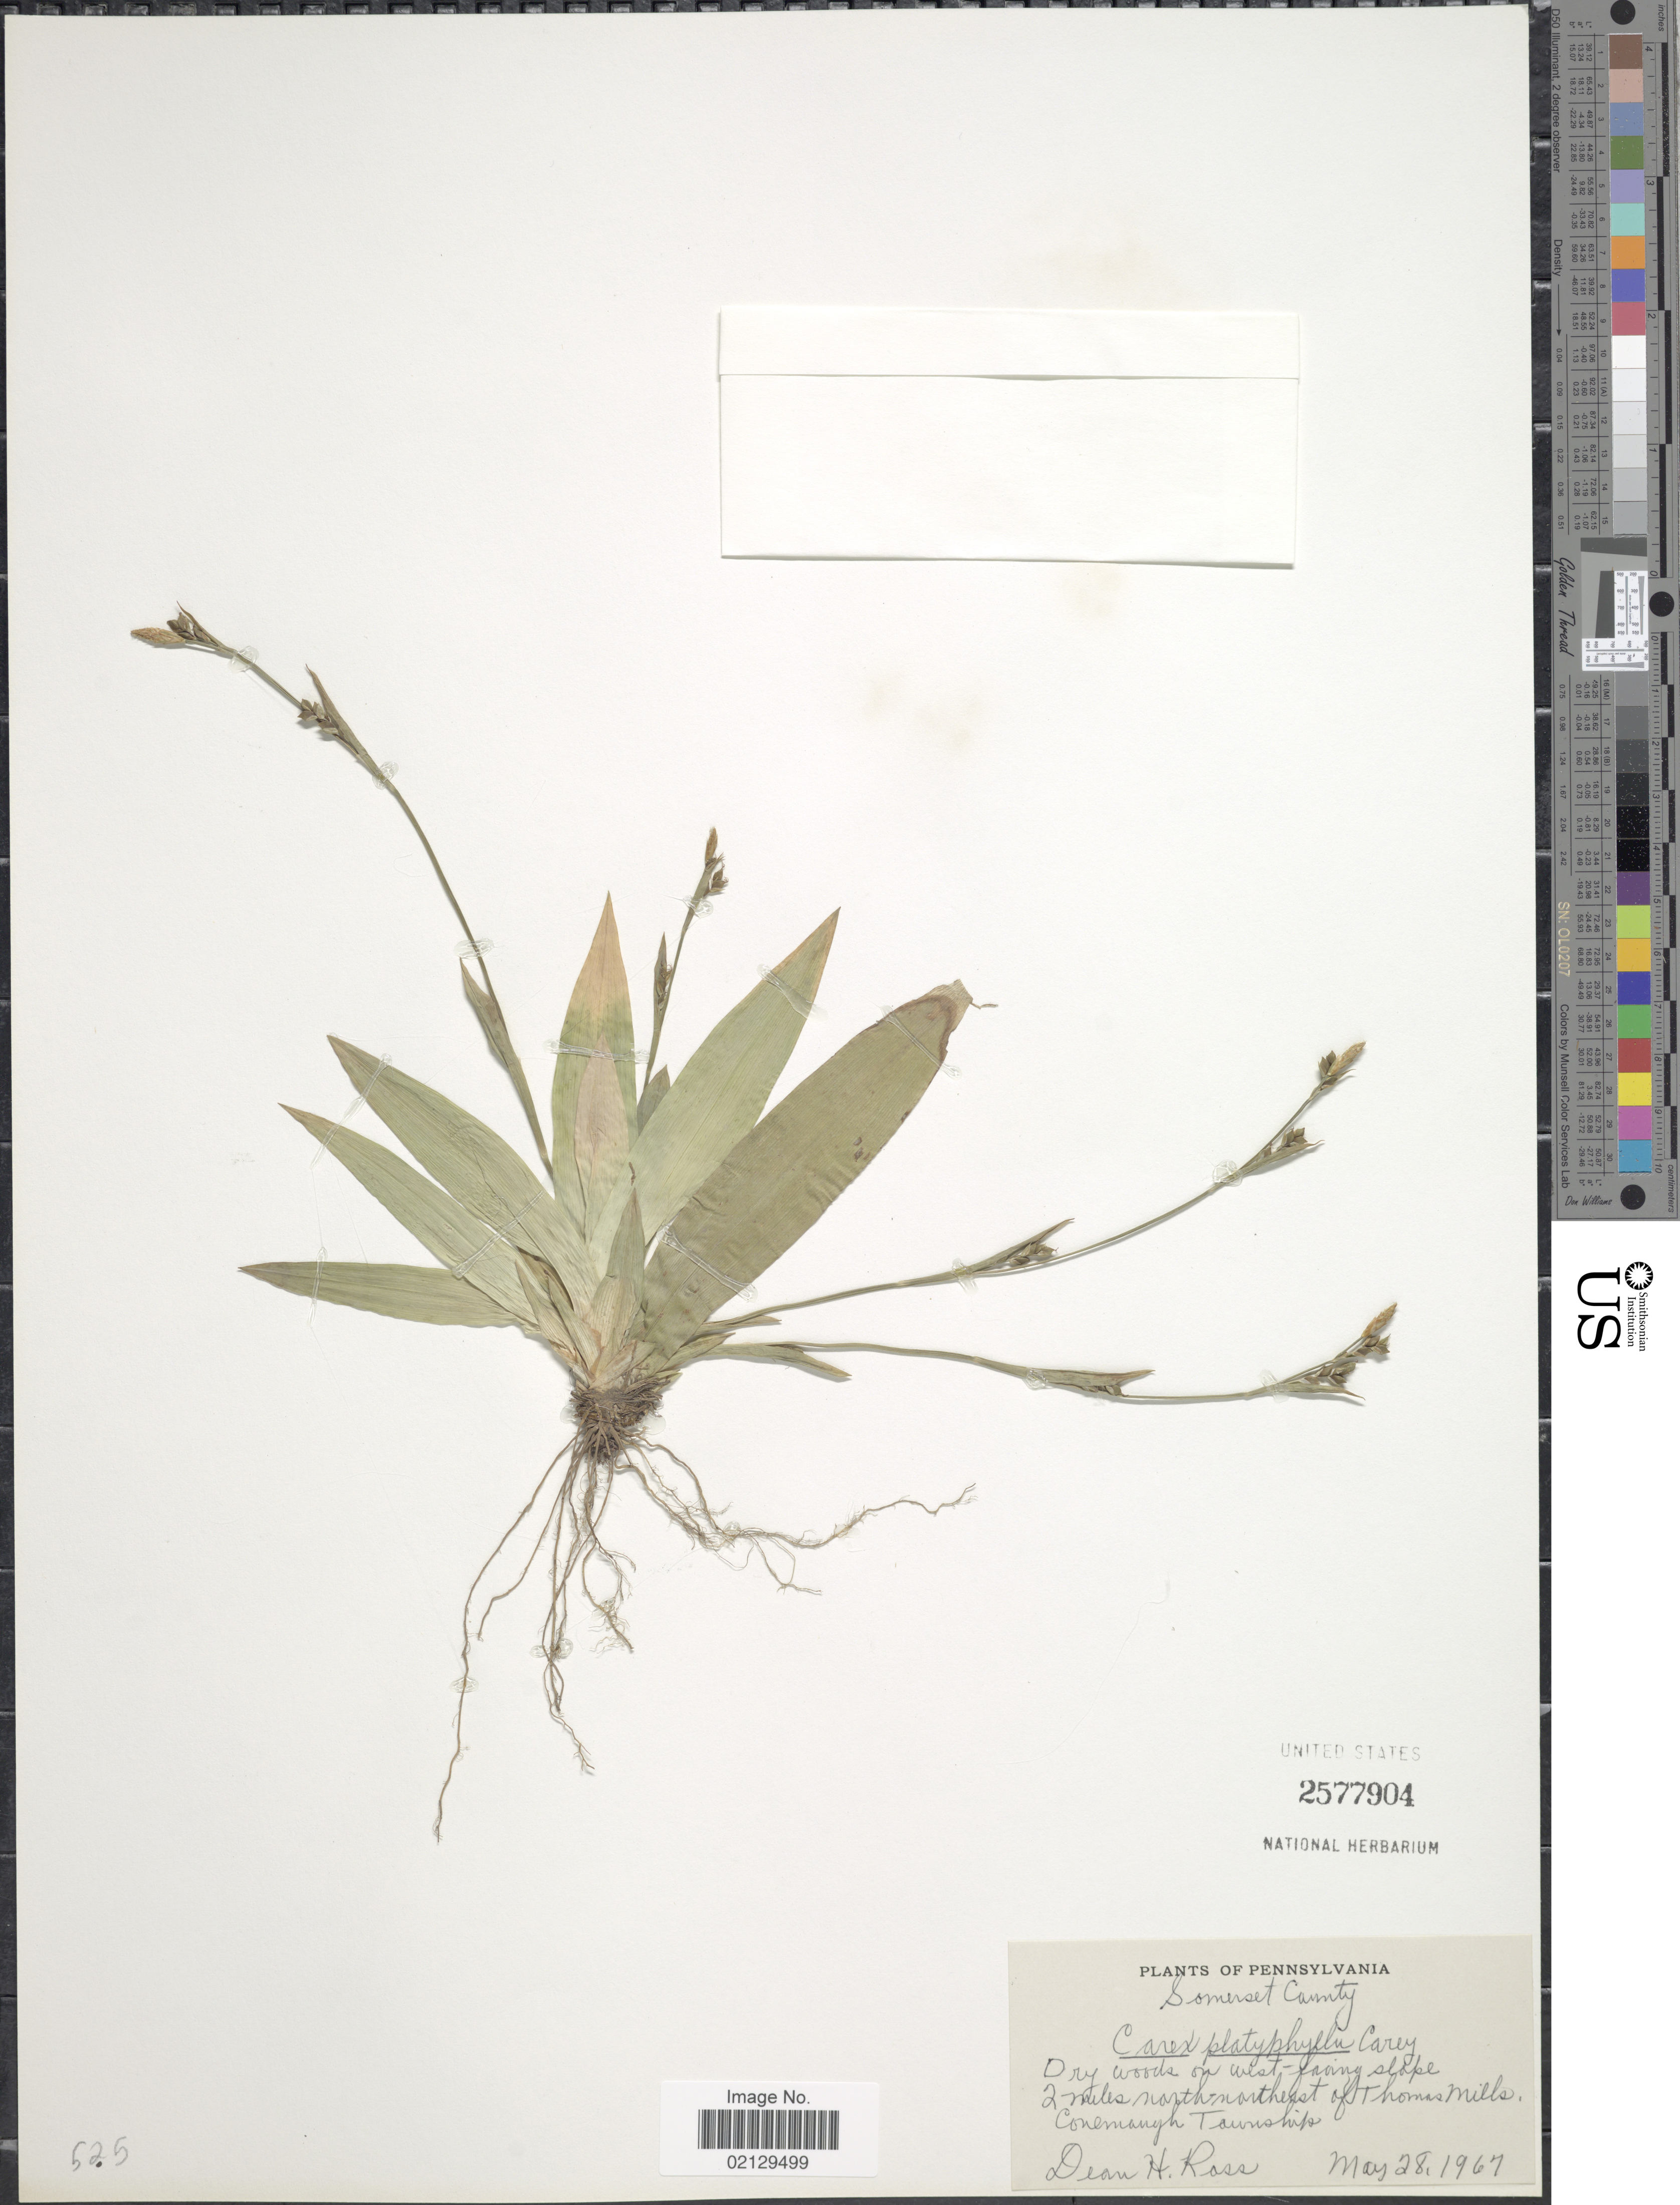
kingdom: Plantae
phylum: Tracheophyta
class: Liliopsida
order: Poales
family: Cyperaceae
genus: Carex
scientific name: Carex platyphylla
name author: J. Carey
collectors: D. Ross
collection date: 1967-05-28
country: United States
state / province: Pennsylvania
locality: Somerset County, 2 miles north-northeast of Thomas Mills, Conemanyh Township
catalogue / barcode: US 2577904